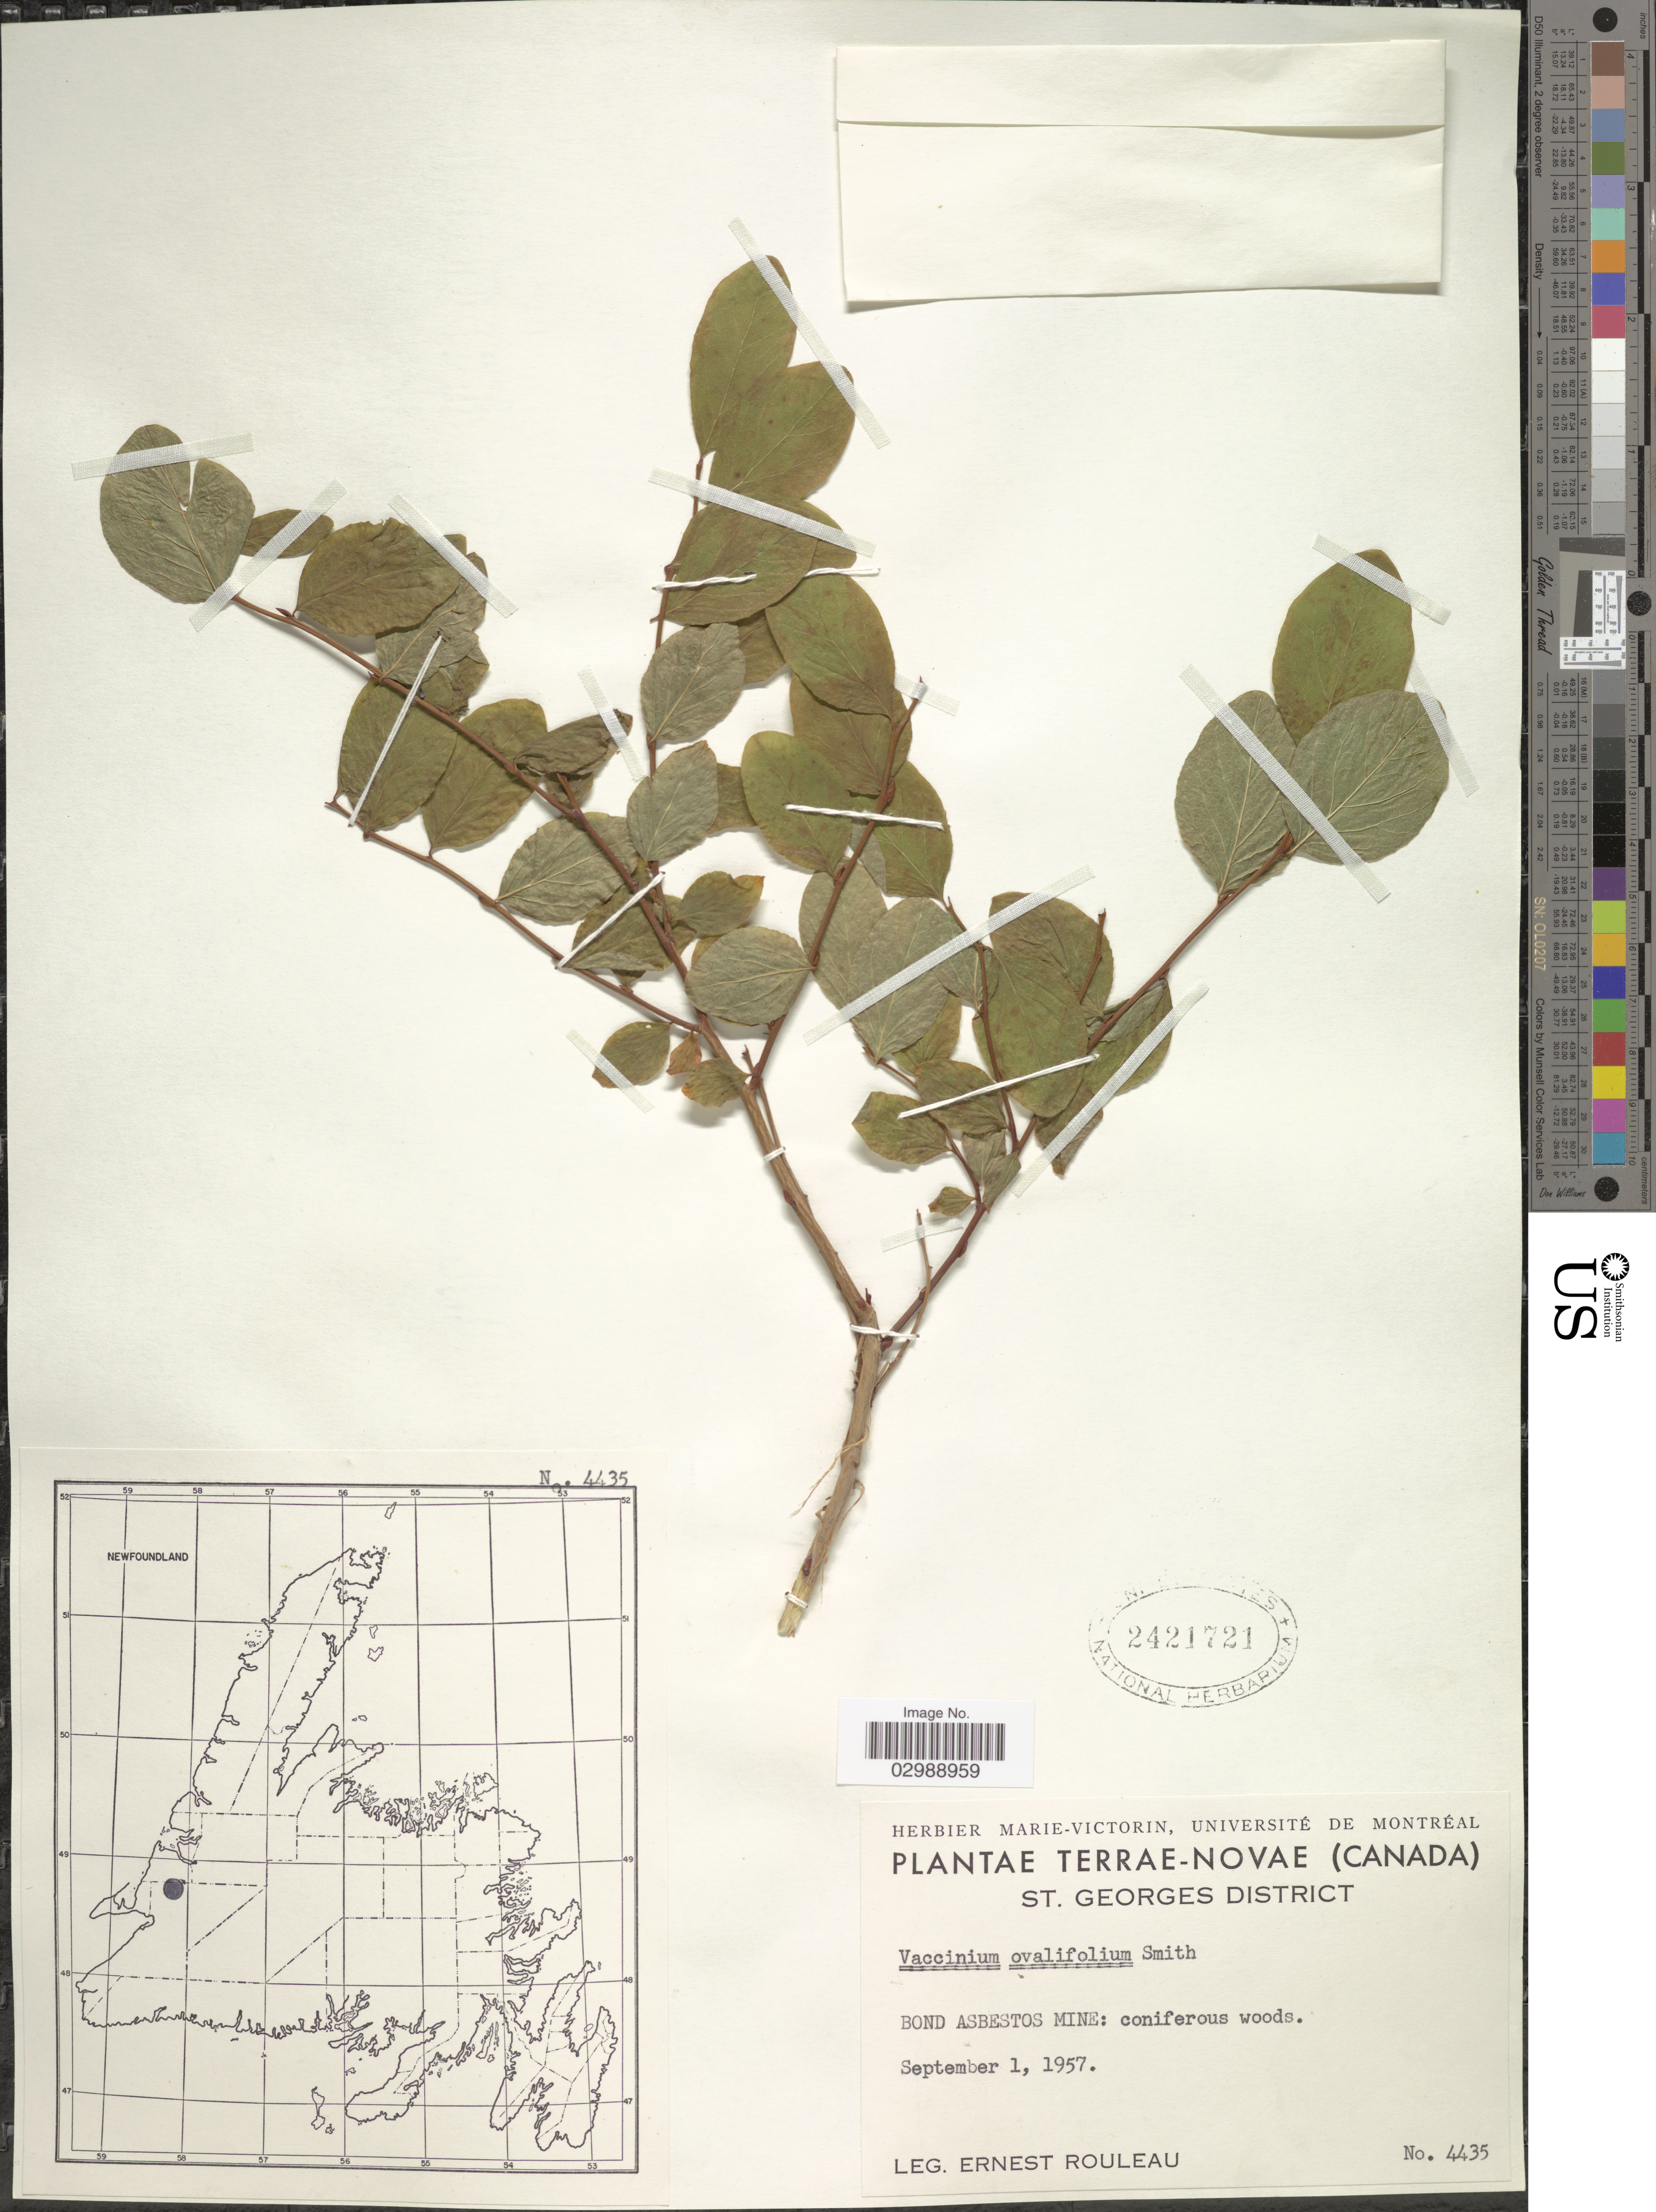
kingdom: Plantae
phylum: Tracheophyta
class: Magnoliopsida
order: Ericales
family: Ericaceae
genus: Vaccinium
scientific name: Vaccinium ovalifolium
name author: Sm.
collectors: J. Rouleau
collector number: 4435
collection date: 1957-09-01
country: Canada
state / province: Newfoundland and Labrador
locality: Terrae-Novae. St. Georges District. Bond Asbestos Mine.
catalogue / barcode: US 2421721